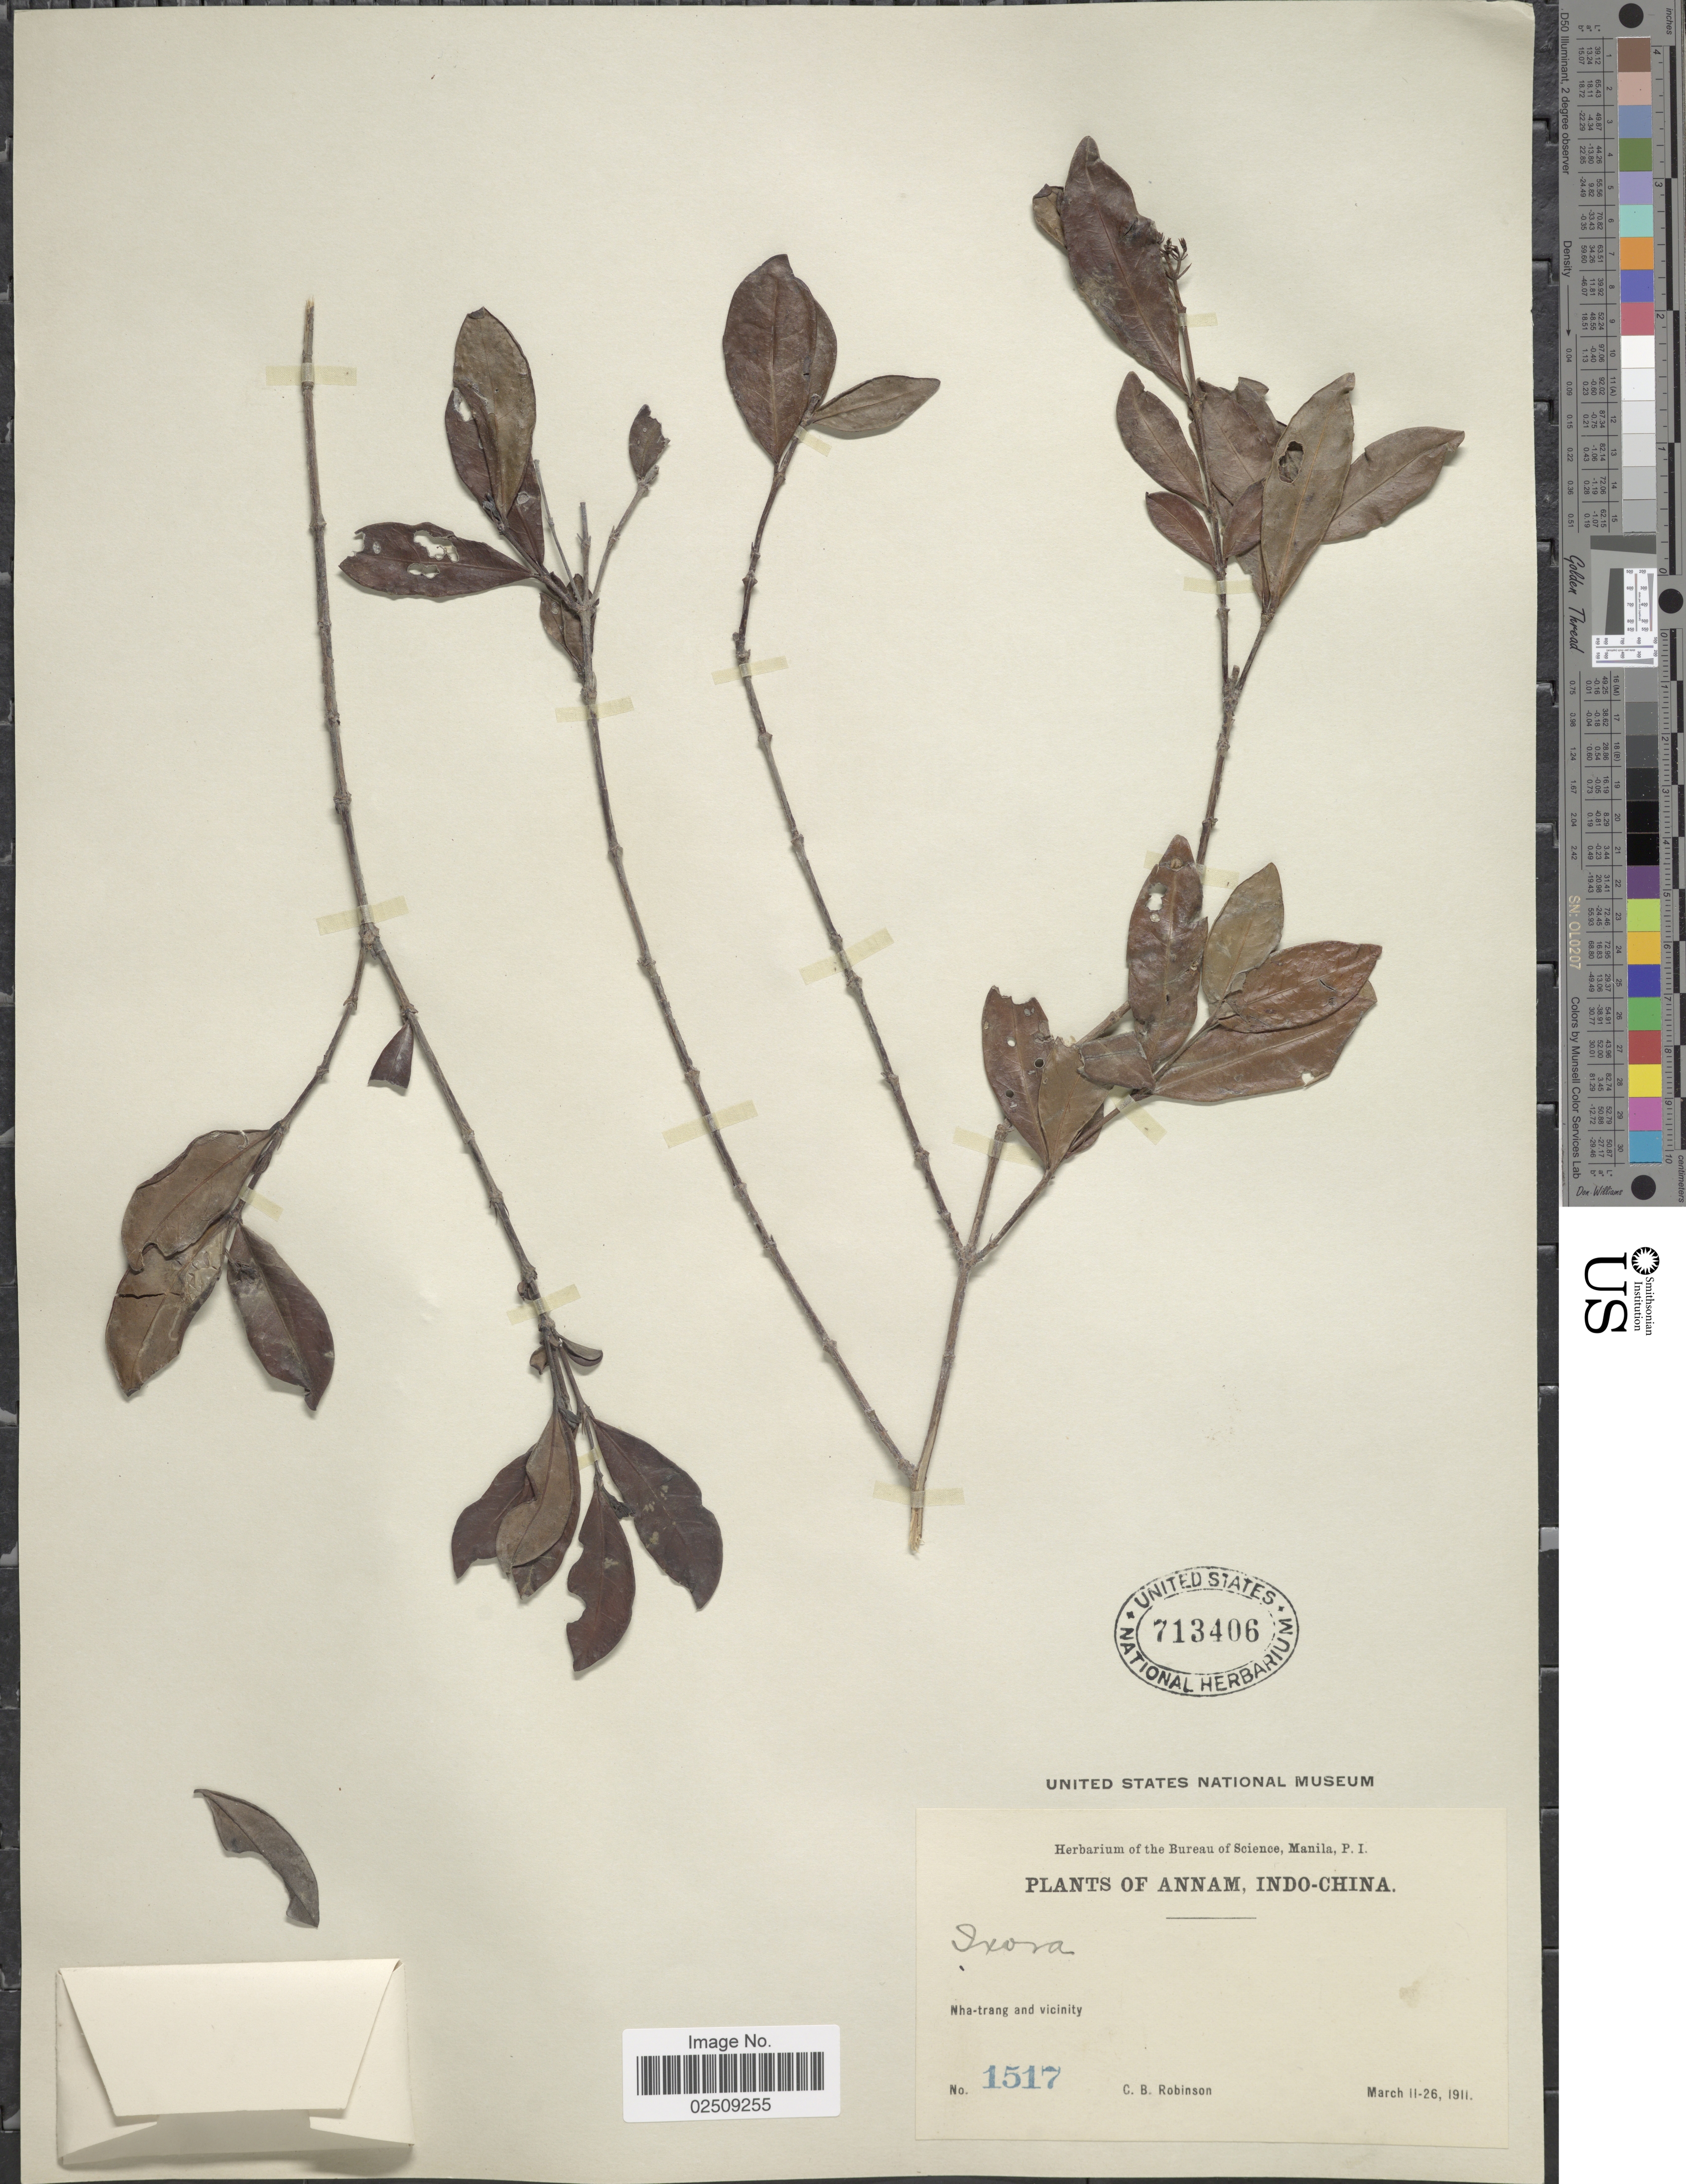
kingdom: Plantae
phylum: Tracheophyta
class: Magnoliopsida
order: Gentianales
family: Rubiaceae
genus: Ixora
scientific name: Ixora sp.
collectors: C. Robinson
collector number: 1517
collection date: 1911-03-11/1911-03-26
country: Vietnam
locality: Annam, Indo-China. Nha-trang and vicinity.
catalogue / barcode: US 713406